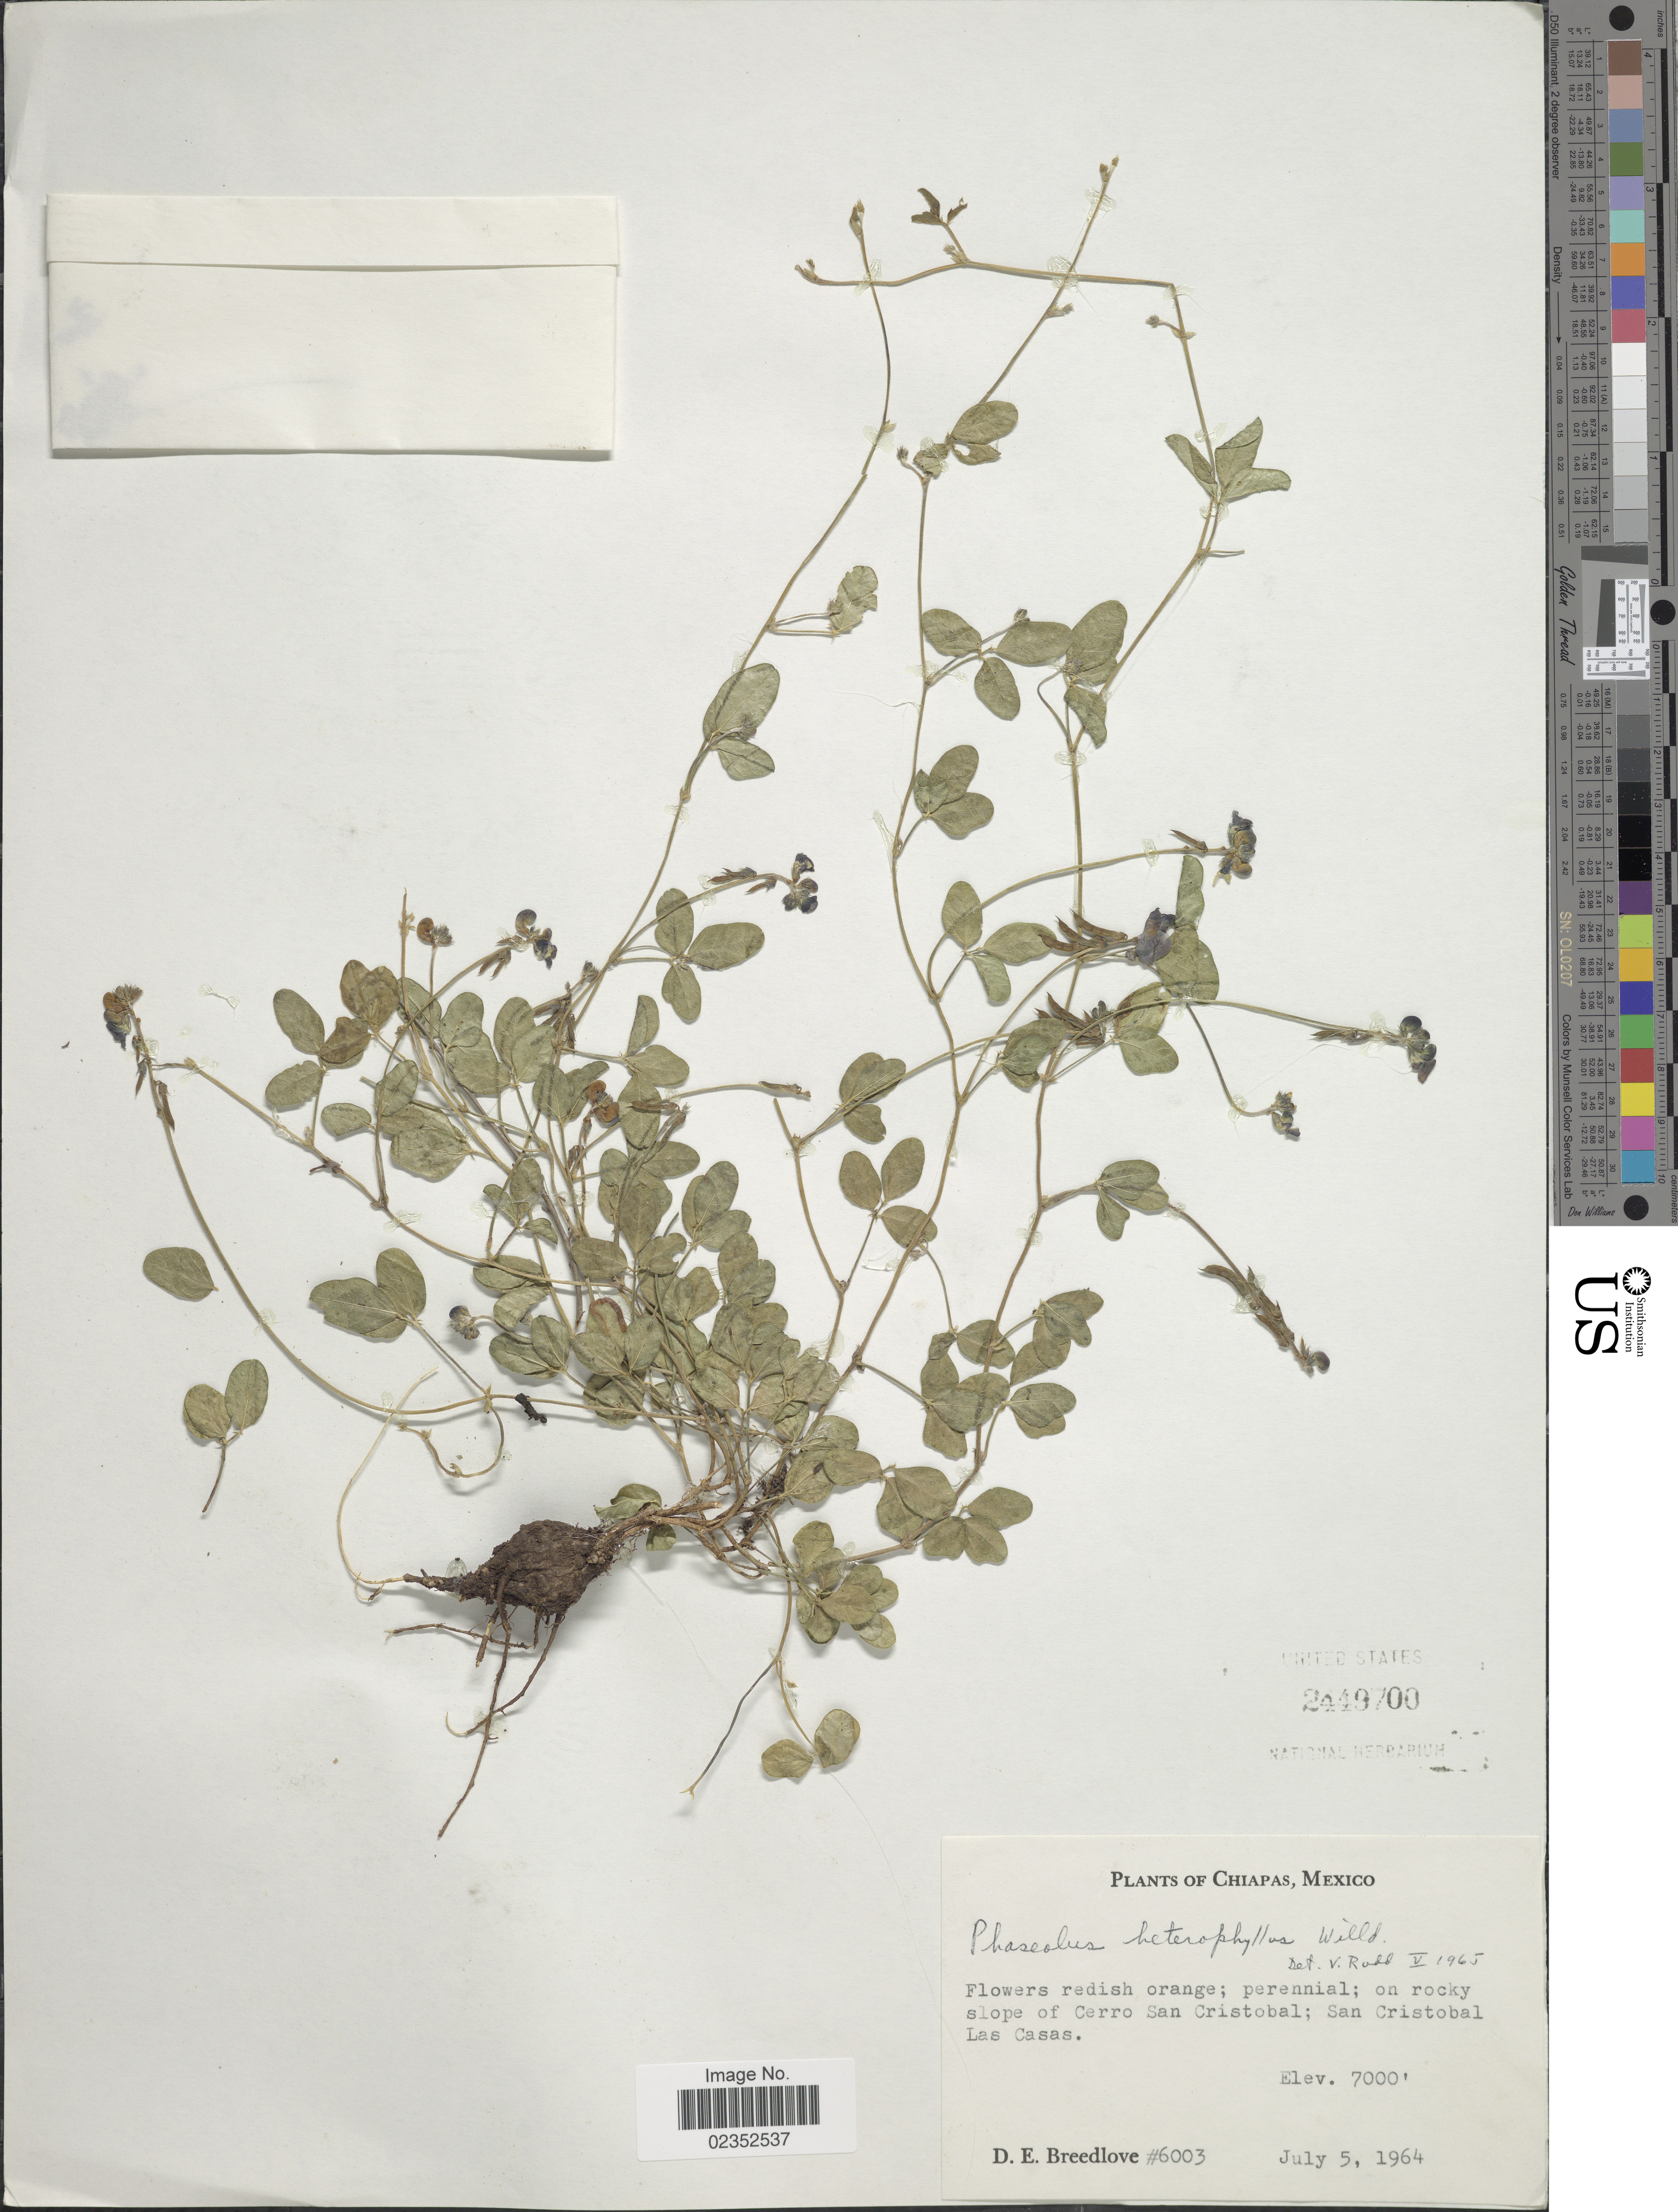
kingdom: Plantae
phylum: Tracheophyta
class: Magnoliopsida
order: Fabales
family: Fabaceae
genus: Macroptilium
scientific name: Macroptilium gibbosifolium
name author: (Ortega) A. Delgado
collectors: D. E. Breedlove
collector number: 6003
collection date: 1964-07-05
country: Mexico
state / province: Chiapas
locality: On rocky slope of Cerro San Cristobal; San Cristobal Las Casas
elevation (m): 2134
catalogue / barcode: US 2449700